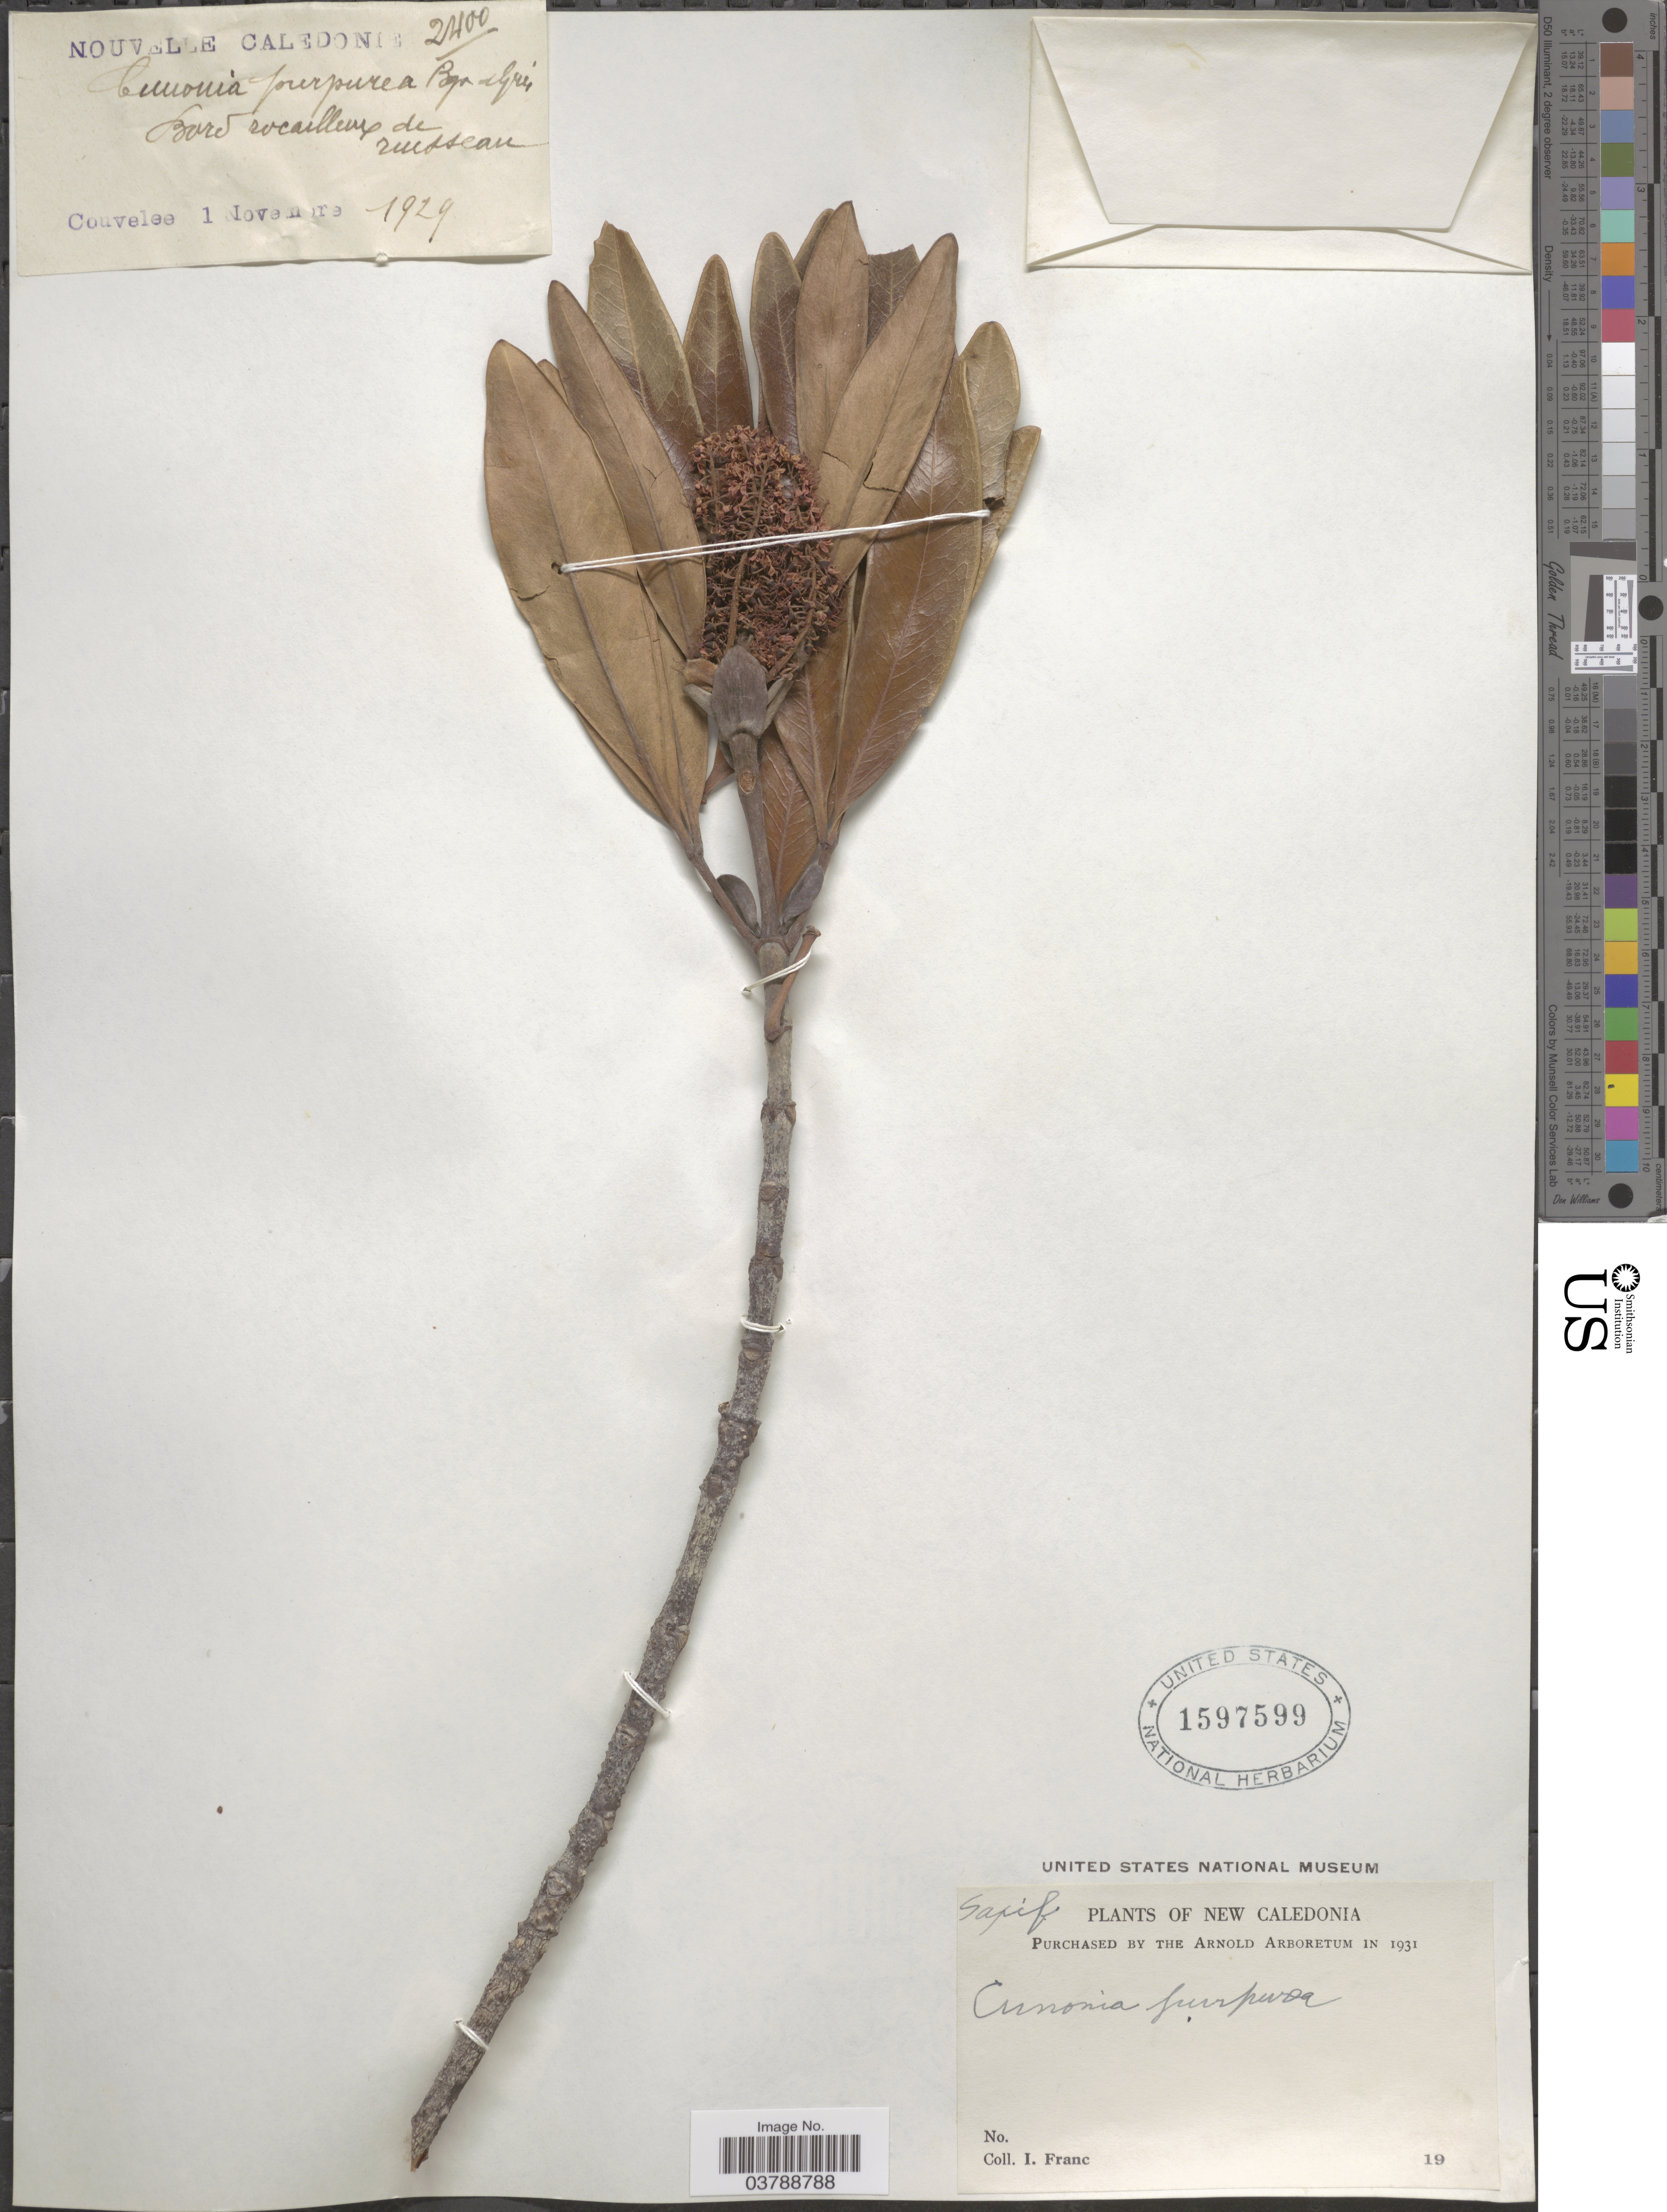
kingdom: Plantae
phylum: Tracheophyta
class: Magnoliopsida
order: Oxalidales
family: Cunoniaceae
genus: Cunonia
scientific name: Cunonia purpurea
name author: Brongn. & Gris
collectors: I. Franc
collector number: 2400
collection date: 1929-11-01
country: New Caledonia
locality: Nouvelle Caledonie. Couvelee.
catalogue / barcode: US 1597599